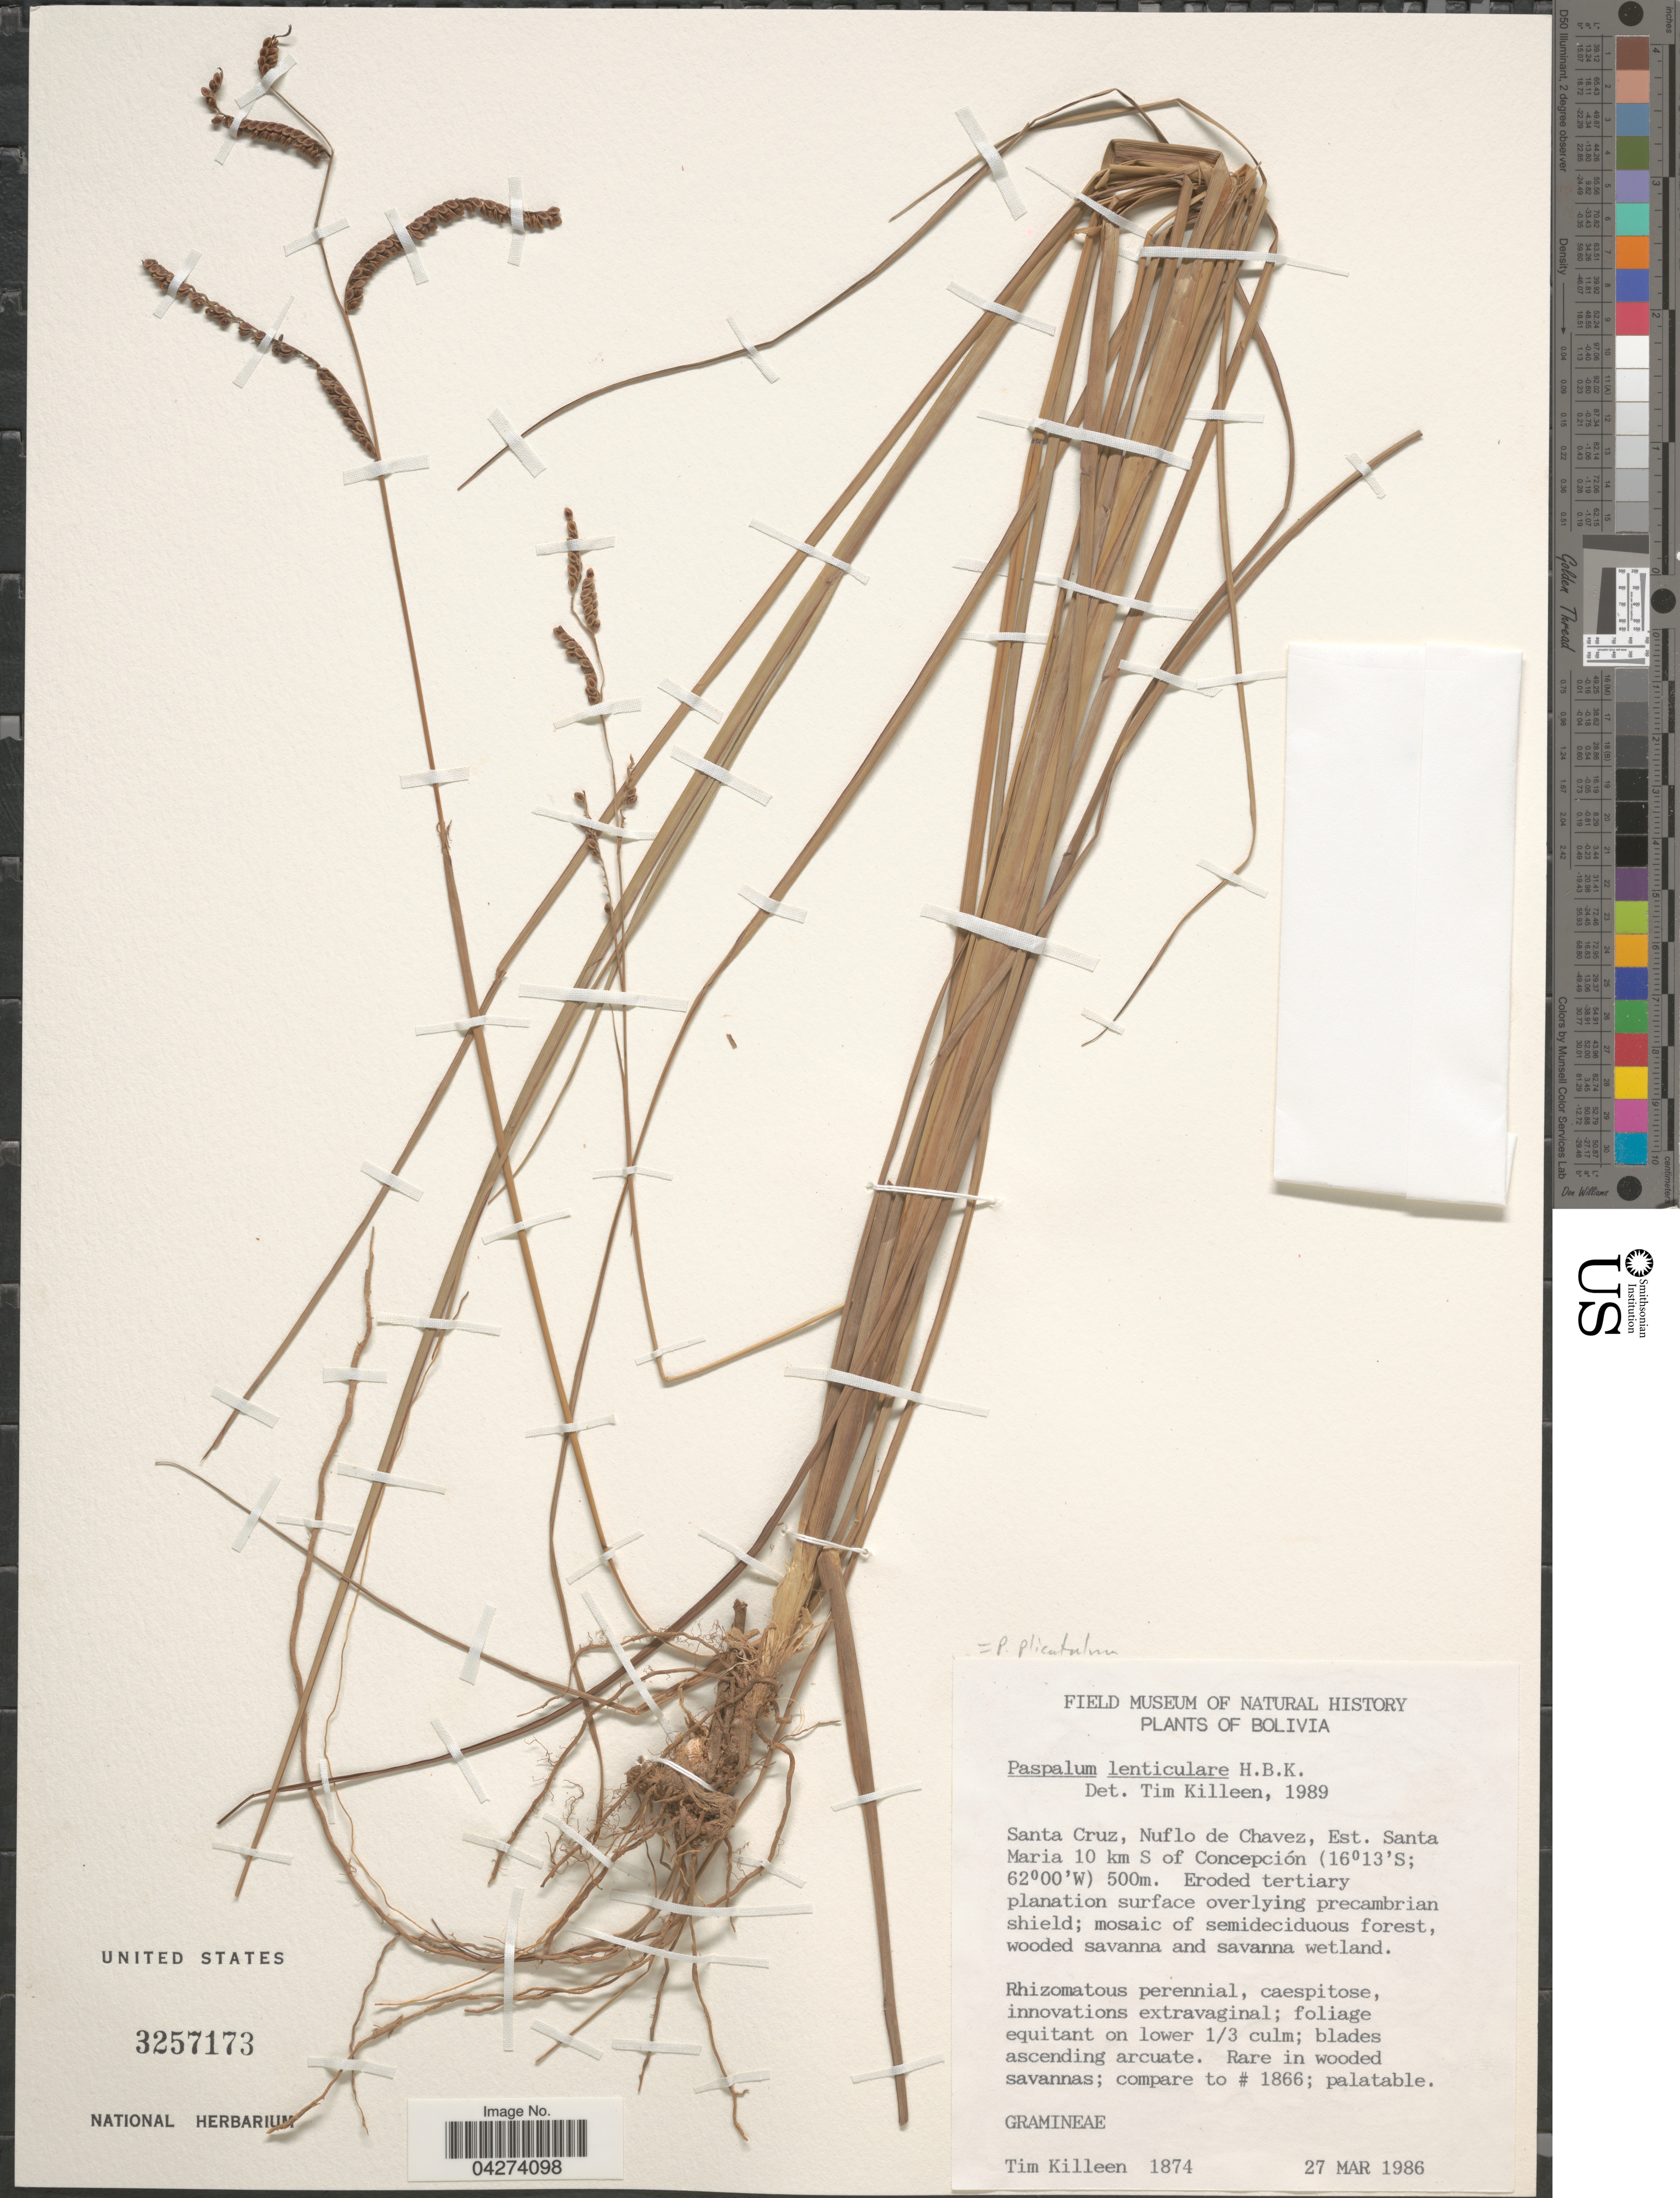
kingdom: Plantae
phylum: Tracheophyta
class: Liliopsida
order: Poales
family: Poaceae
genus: Paspalum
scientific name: Paspalum plicatulum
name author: Michx.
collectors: T. J. Killeen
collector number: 1874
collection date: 1986-03-27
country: Bolivia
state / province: Santa Cruz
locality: Nuflo de Chavez, Est. Santa Maria 10 km S of Concepción.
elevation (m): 500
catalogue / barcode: US 3257173